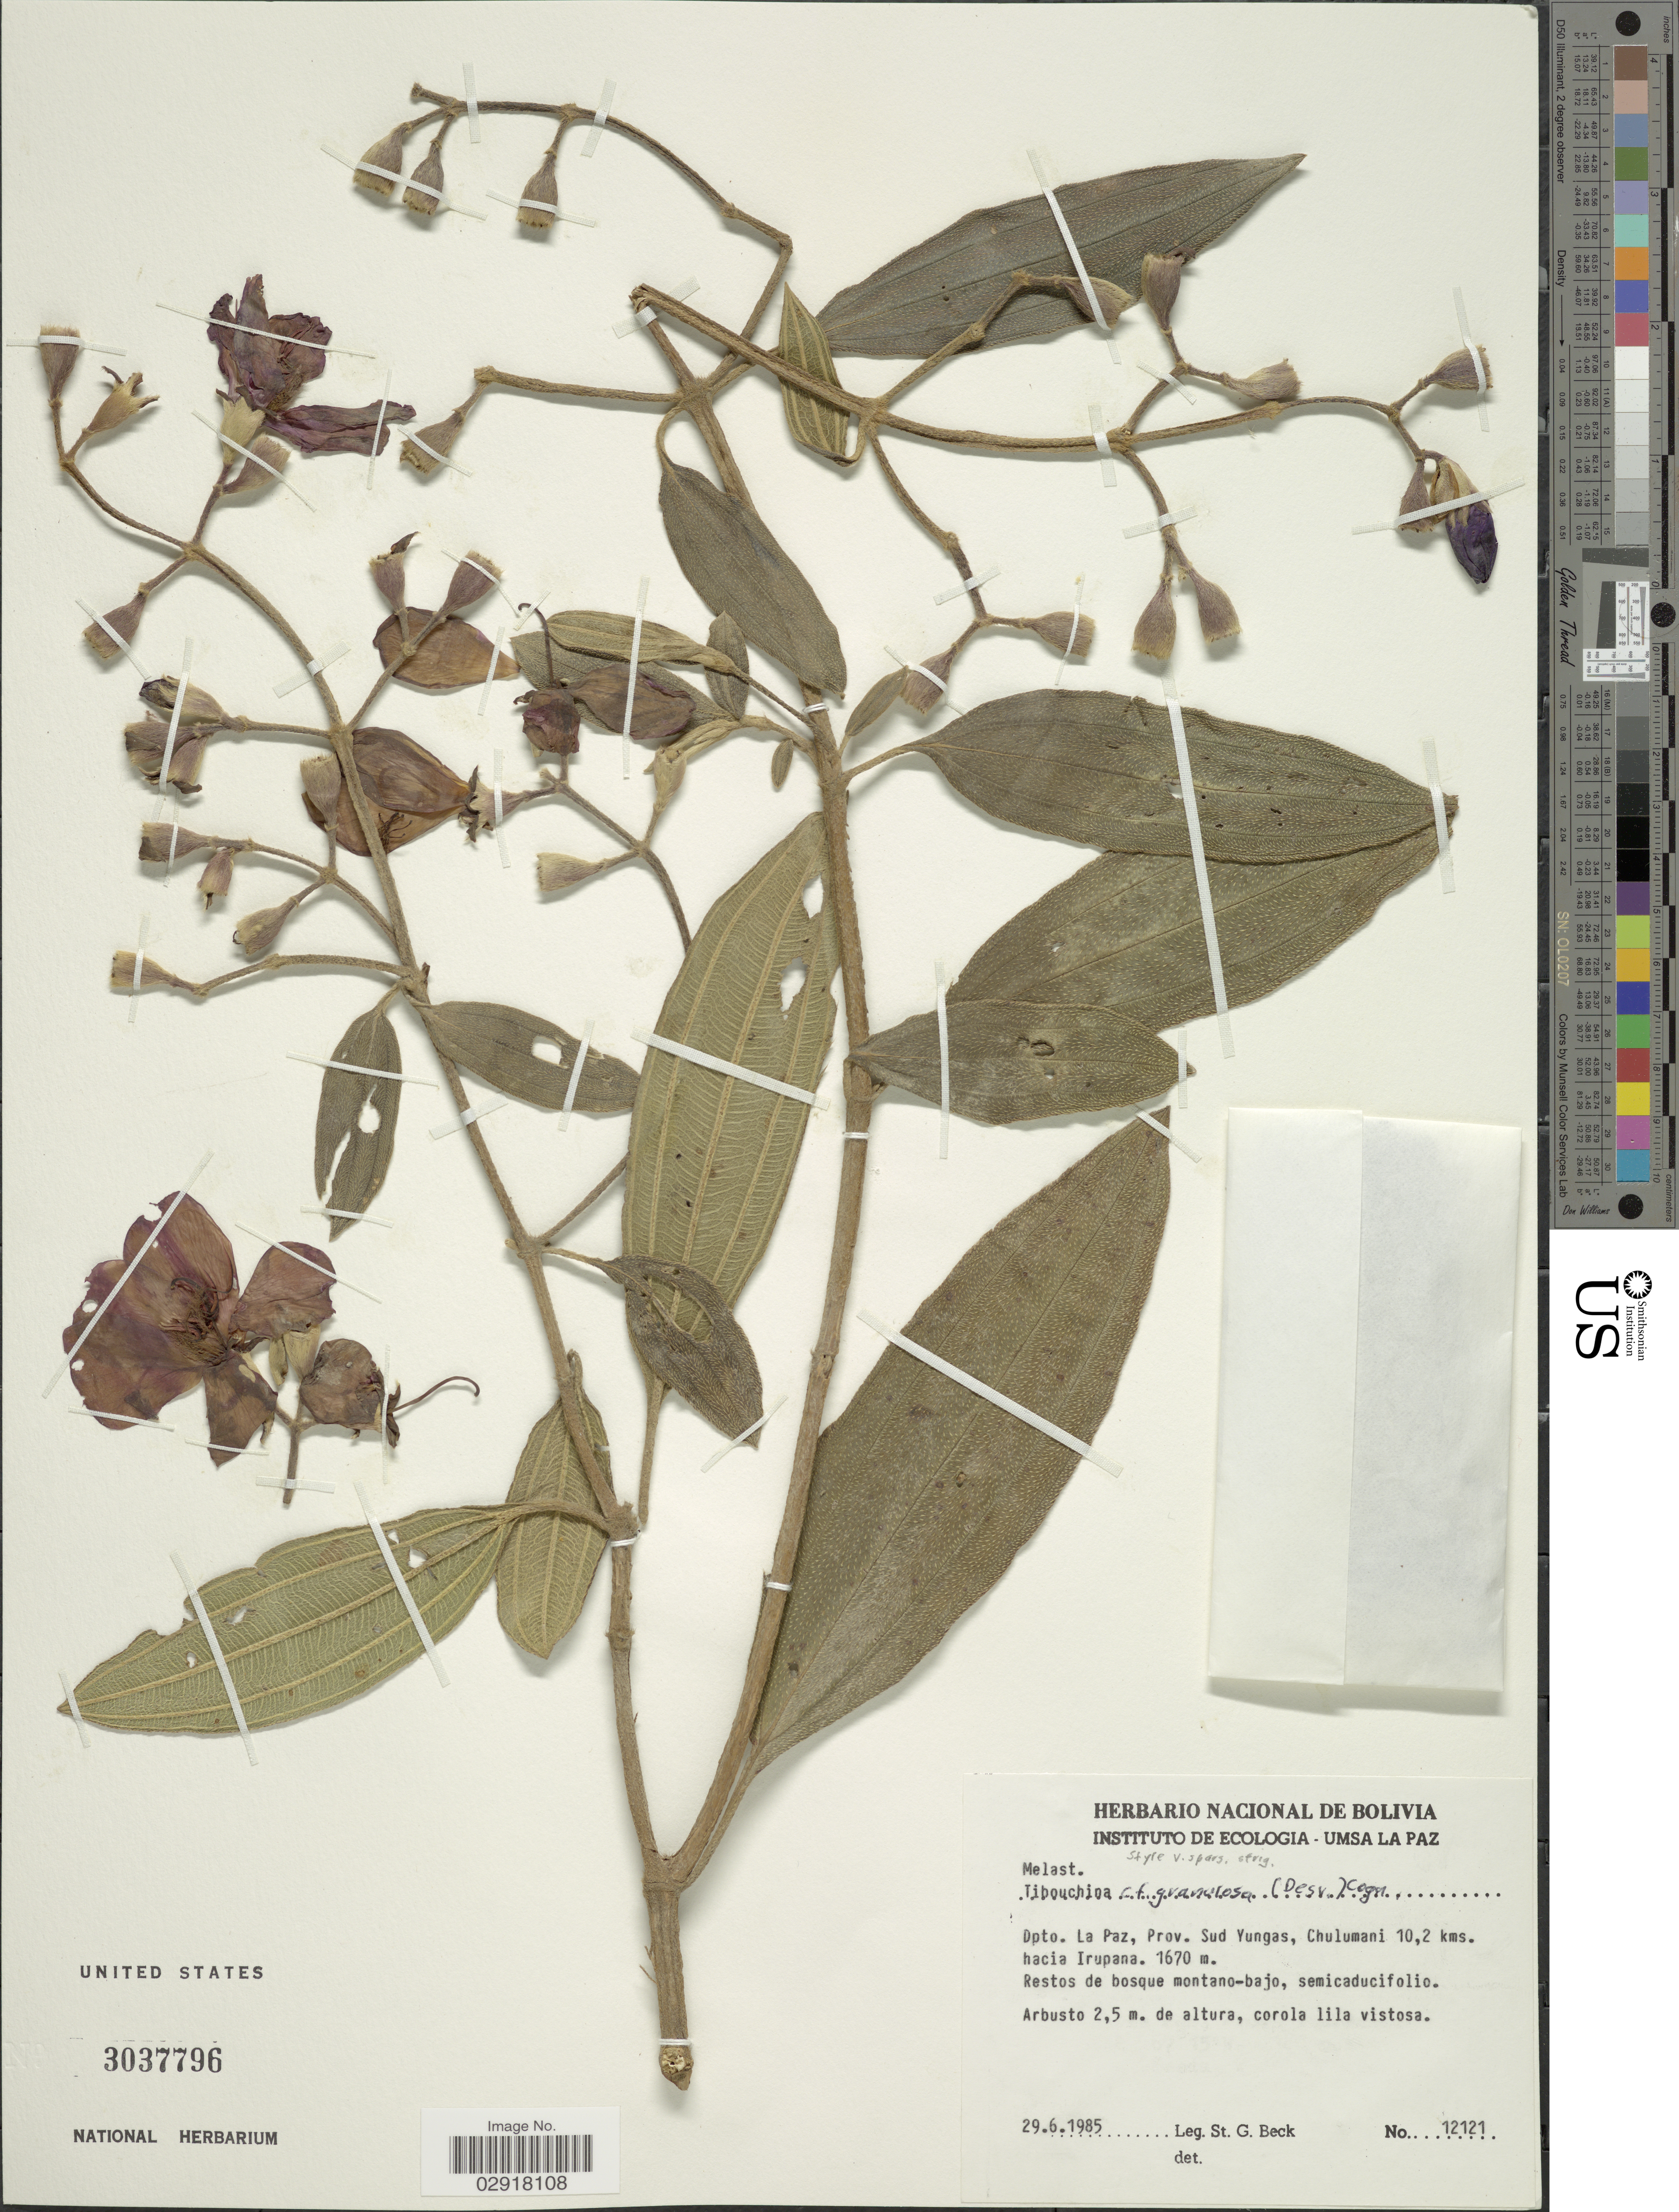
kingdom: Plantae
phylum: Tracheophyta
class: Magnoliopsida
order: Myrtales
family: Melastomataceae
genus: Pleroma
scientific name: Pleroma granulosum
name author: (Desr.) D. Don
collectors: S. G. Beck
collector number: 12121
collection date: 1985-06-29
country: Bolivia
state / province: La Paz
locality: Dpto. La Paz, Prov. Sud Yungas, Chulumani 10,2 kms. hacia Irupana.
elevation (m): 1670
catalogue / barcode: US 3037796